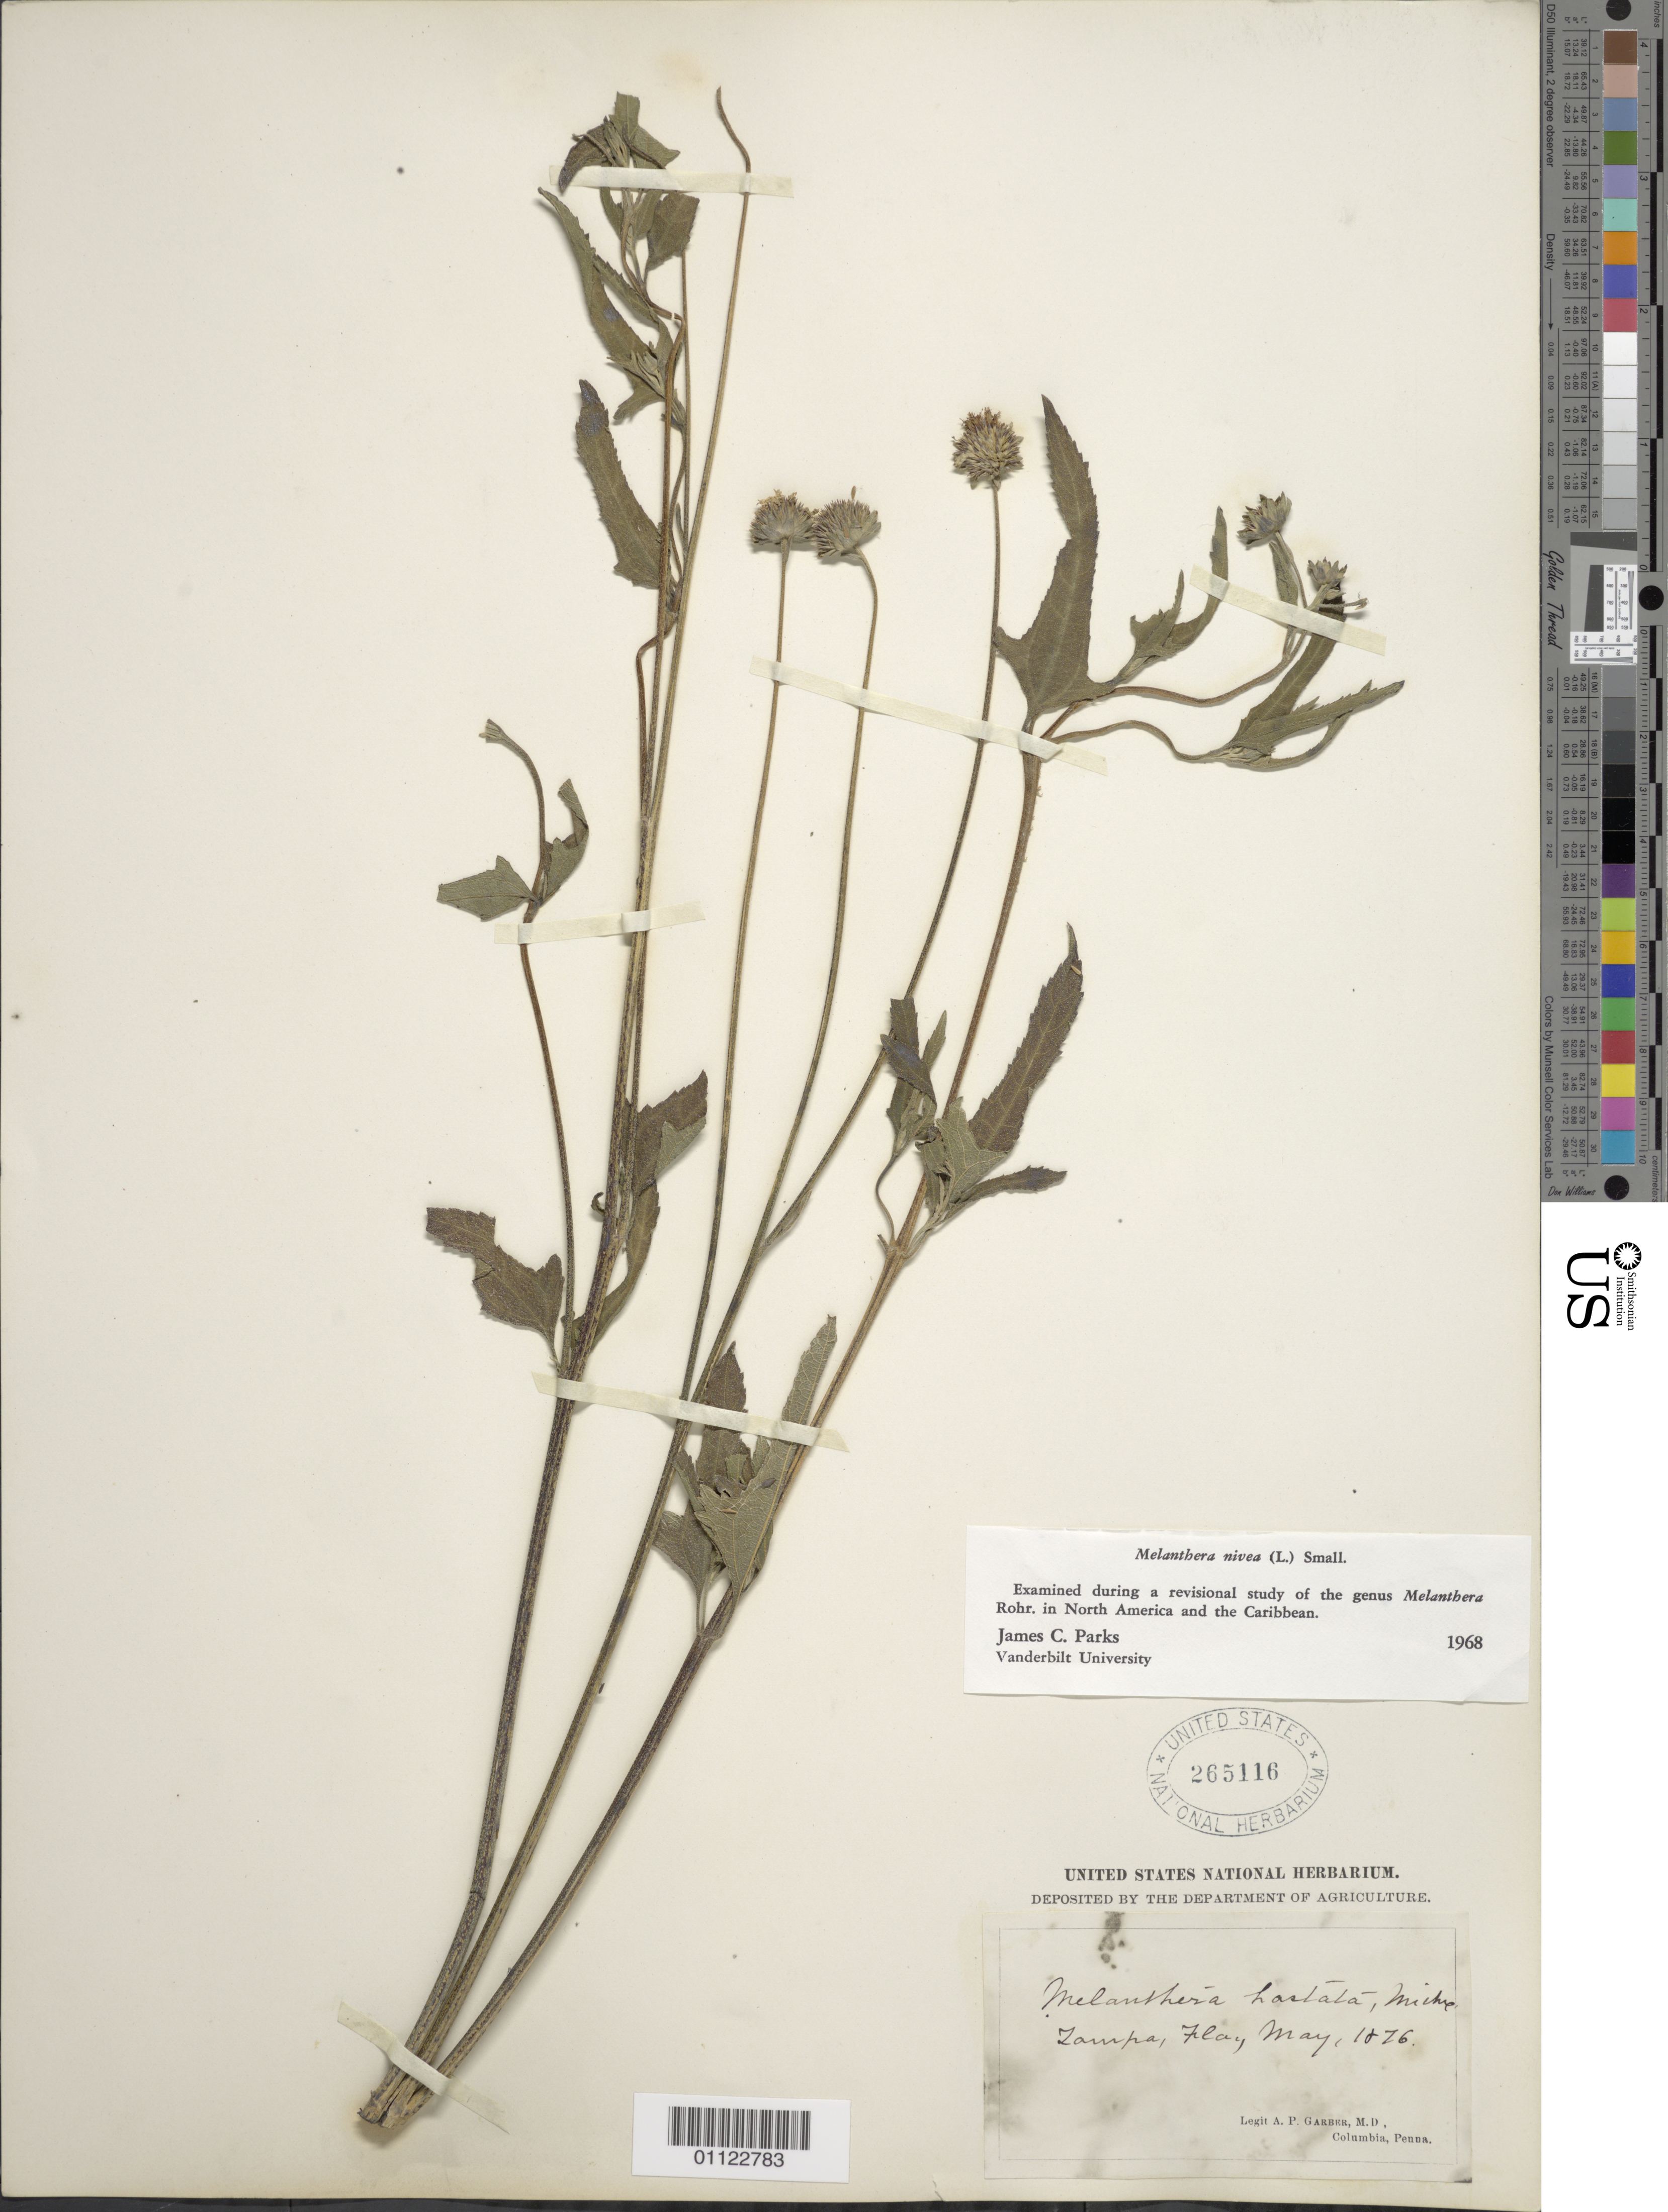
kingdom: Plantae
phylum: Tracheophyta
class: Magnoliopsida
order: Asterales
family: Asteraceae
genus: Melanthera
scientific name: Melanthera nivea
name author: (L.) Small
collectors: A. P. Garber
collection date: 1876-05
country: United States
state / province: Florida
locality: Tampa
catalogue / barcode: US 265116